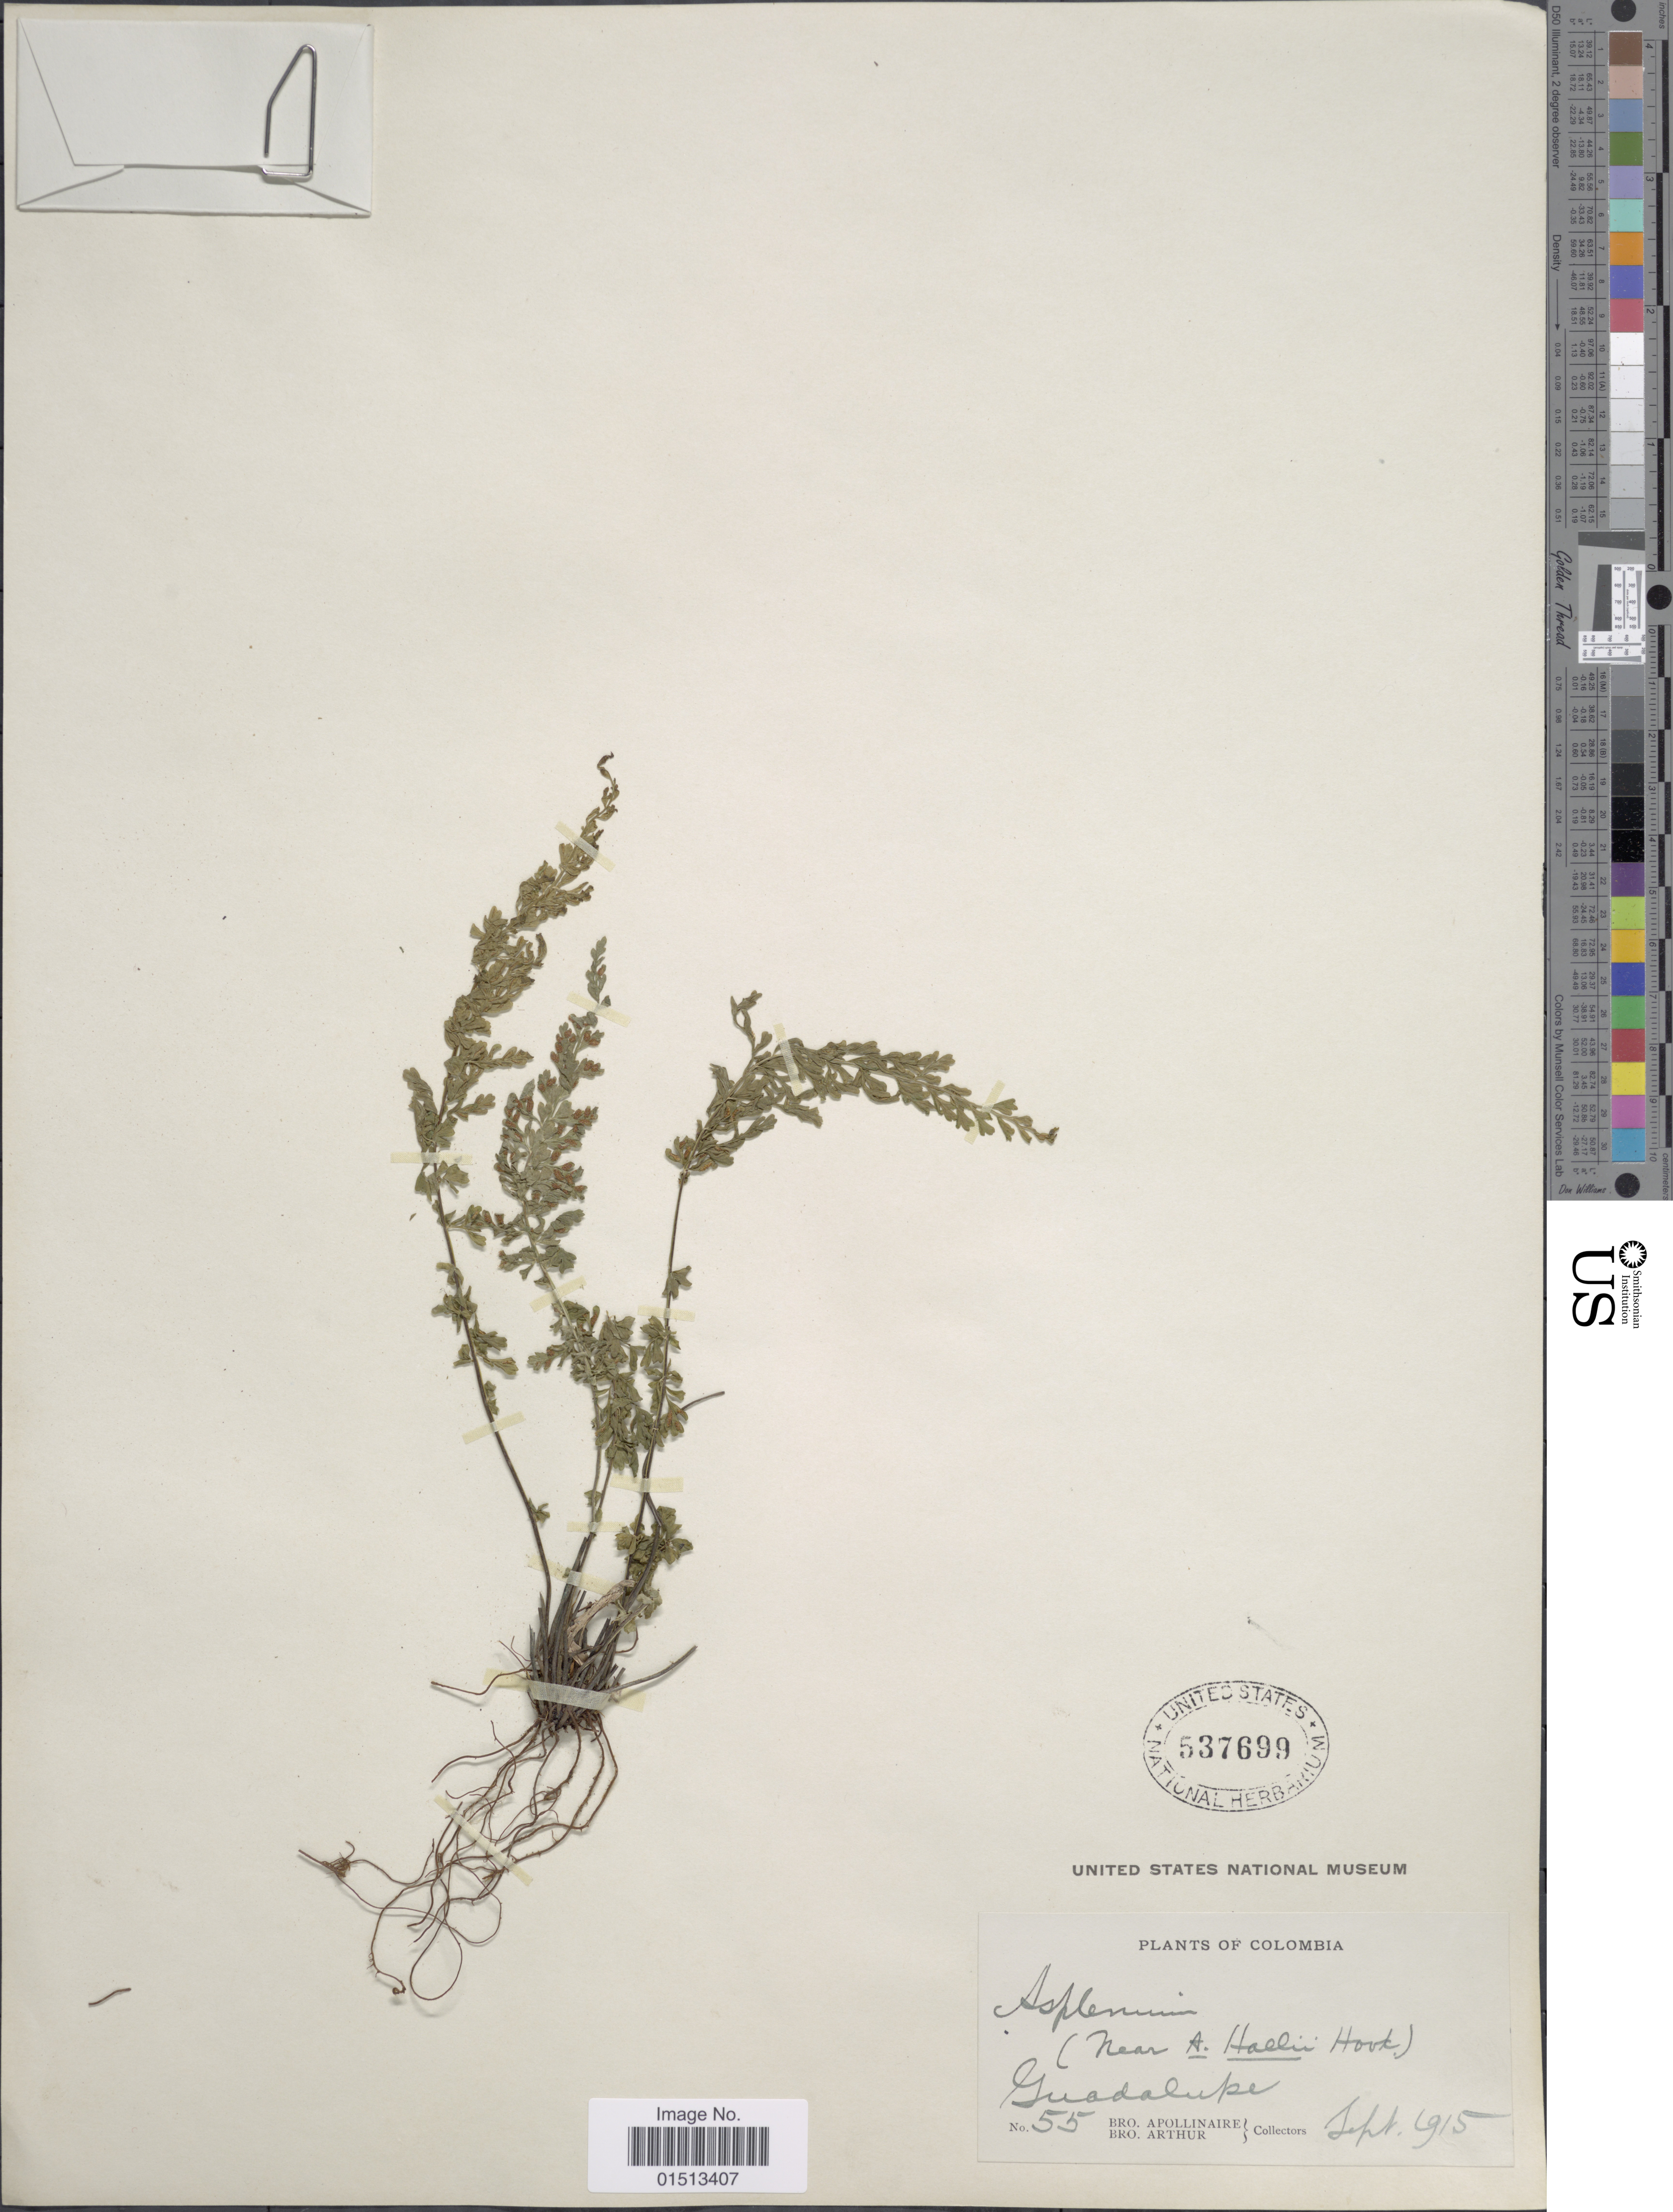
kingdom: Plantae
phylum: Tracheophyta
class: Polypodiopsida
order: Polypodiales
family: Aspleniaceae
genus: Asplenium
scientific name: Asplenium sp.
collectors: Bro. Apollinaire & Bro. Arthur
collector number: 55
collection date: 1915-09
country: Colombia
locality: Guadalupe.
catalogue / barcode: US 537699